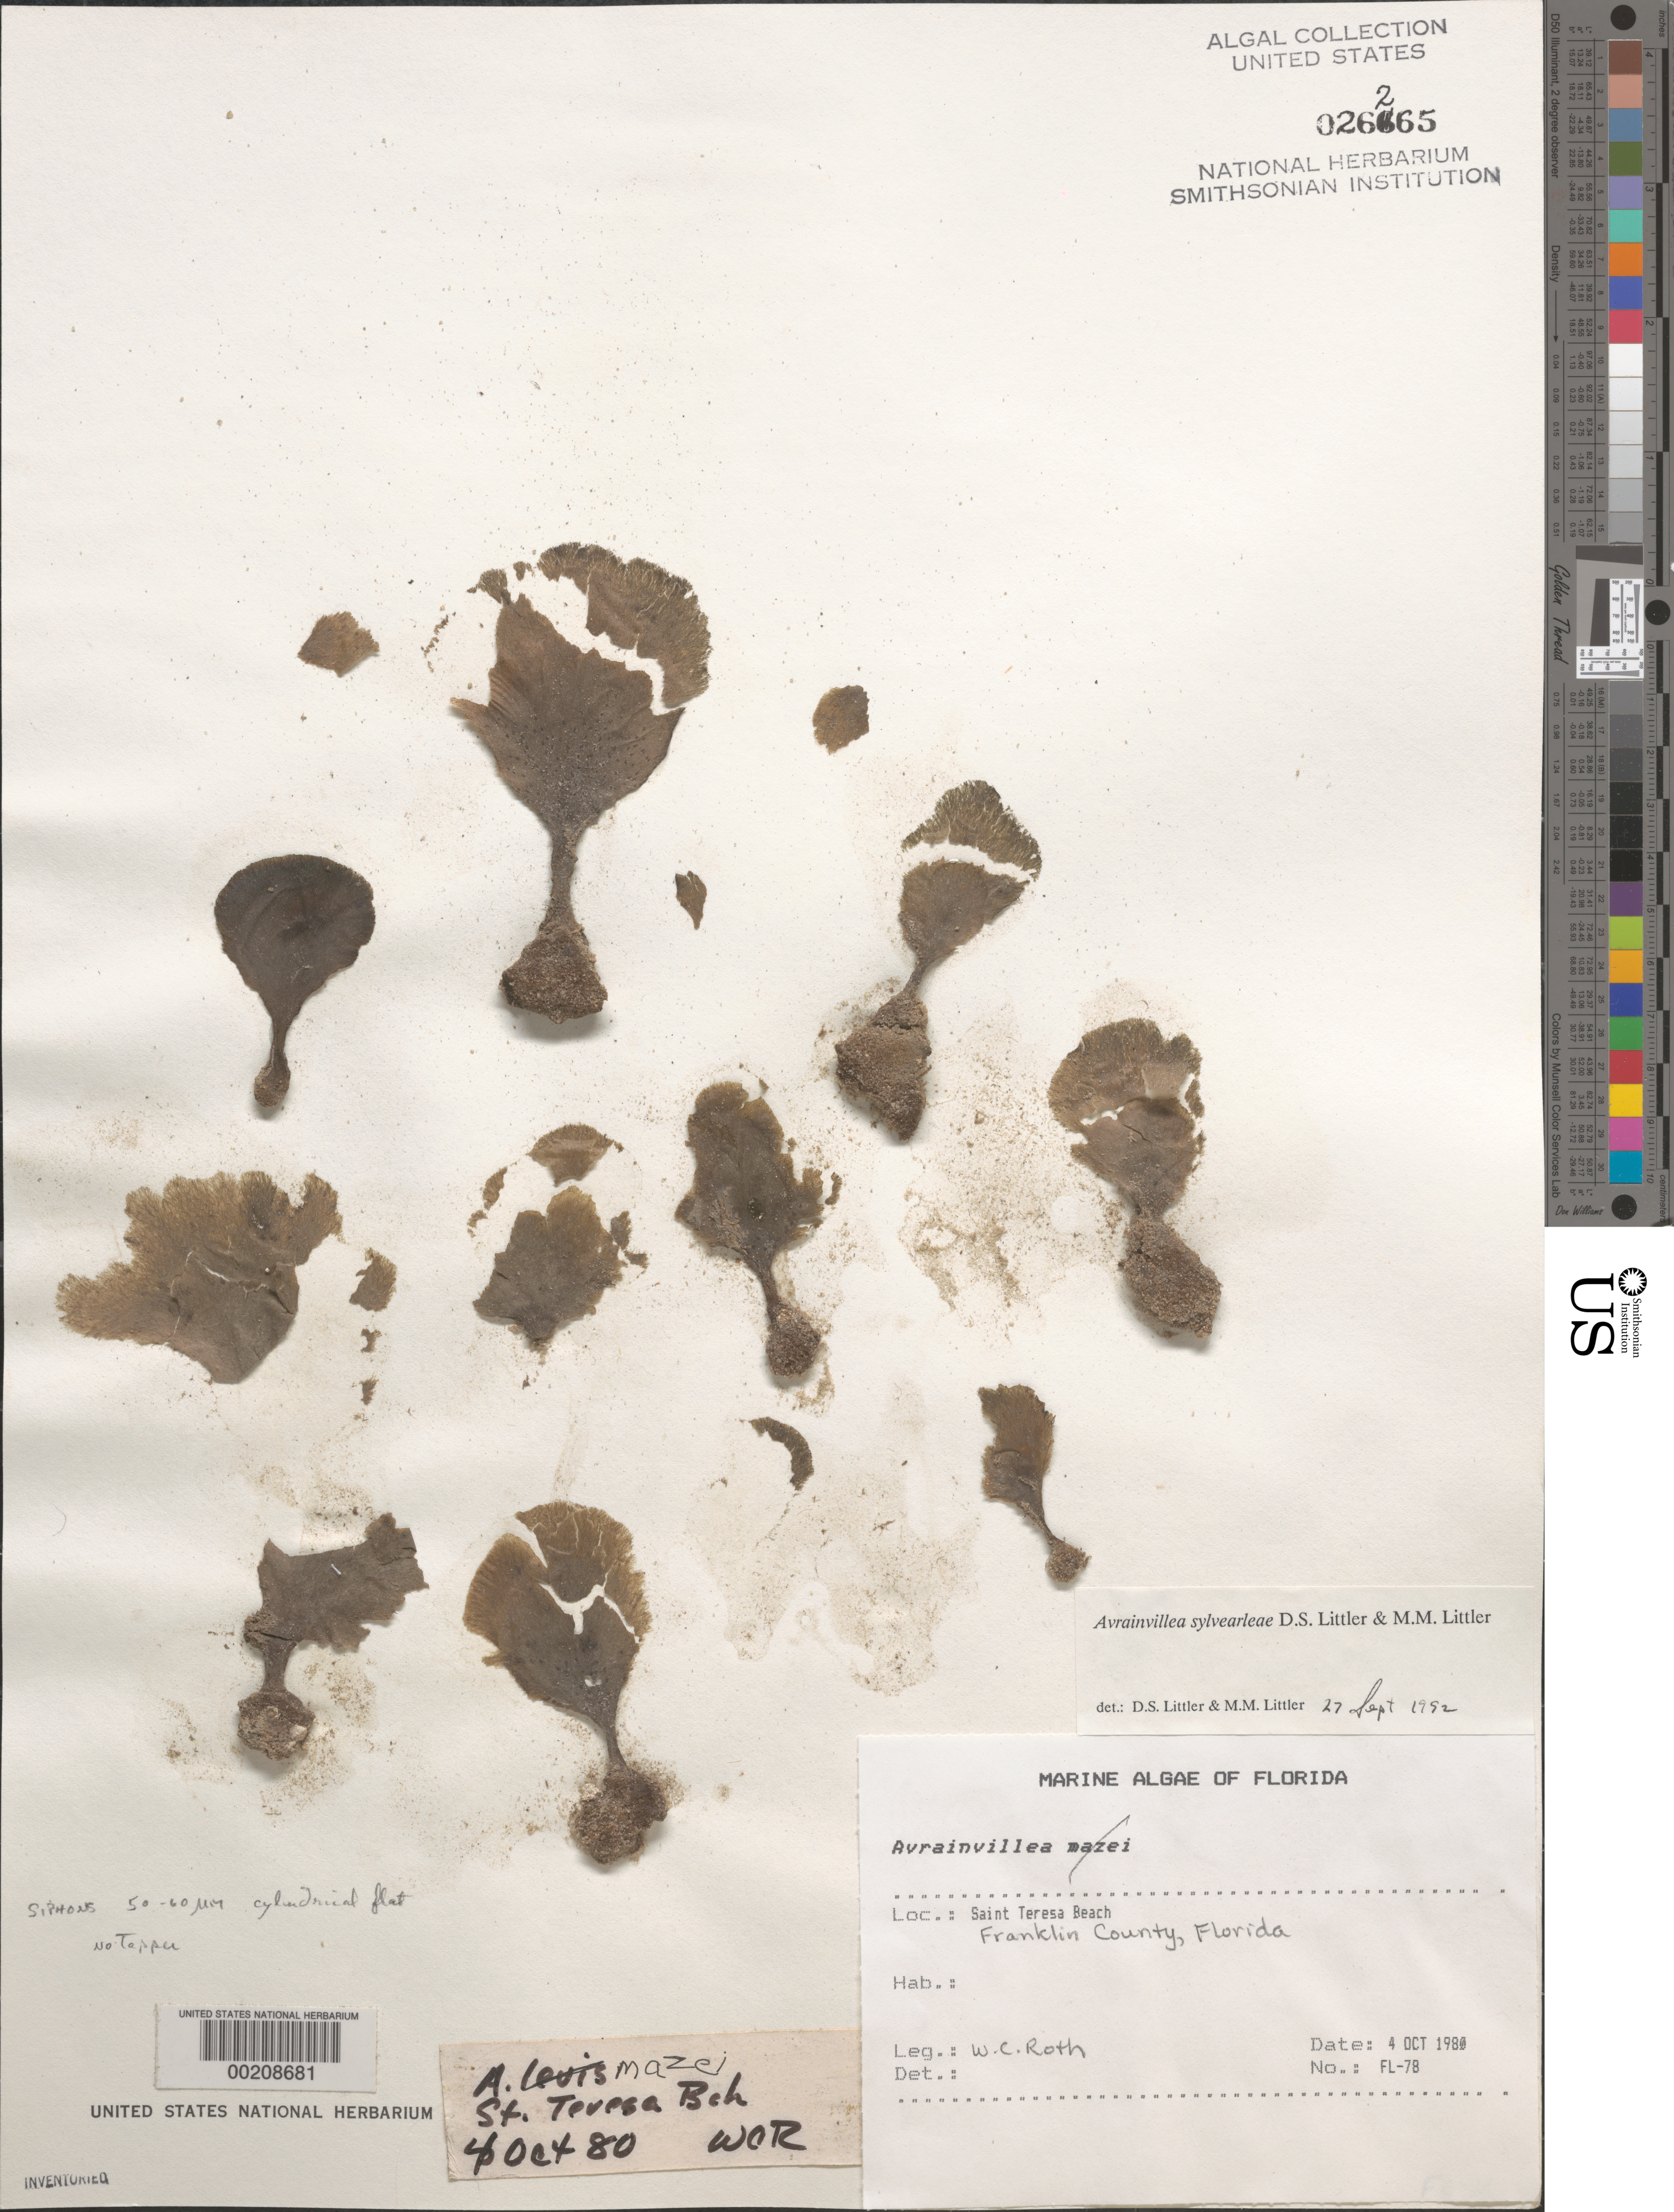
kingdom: Plantae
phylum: Chlorophyta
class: Ulvophyceae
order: Bryopsidales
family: Dichotomosiphonaceae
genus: Avrainvillea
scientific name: Avrainvillea sylvearleae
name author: D.S. Littler & Littler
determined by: Littler, D. S.; Littler, M. M.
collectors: W. C. Roth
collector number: Fl-78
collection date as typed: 04 Oct 1980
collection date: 1980-10-04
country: United States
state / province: Florida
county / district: Franklin County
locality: Saint Teresa Beach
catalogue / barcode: US 26265